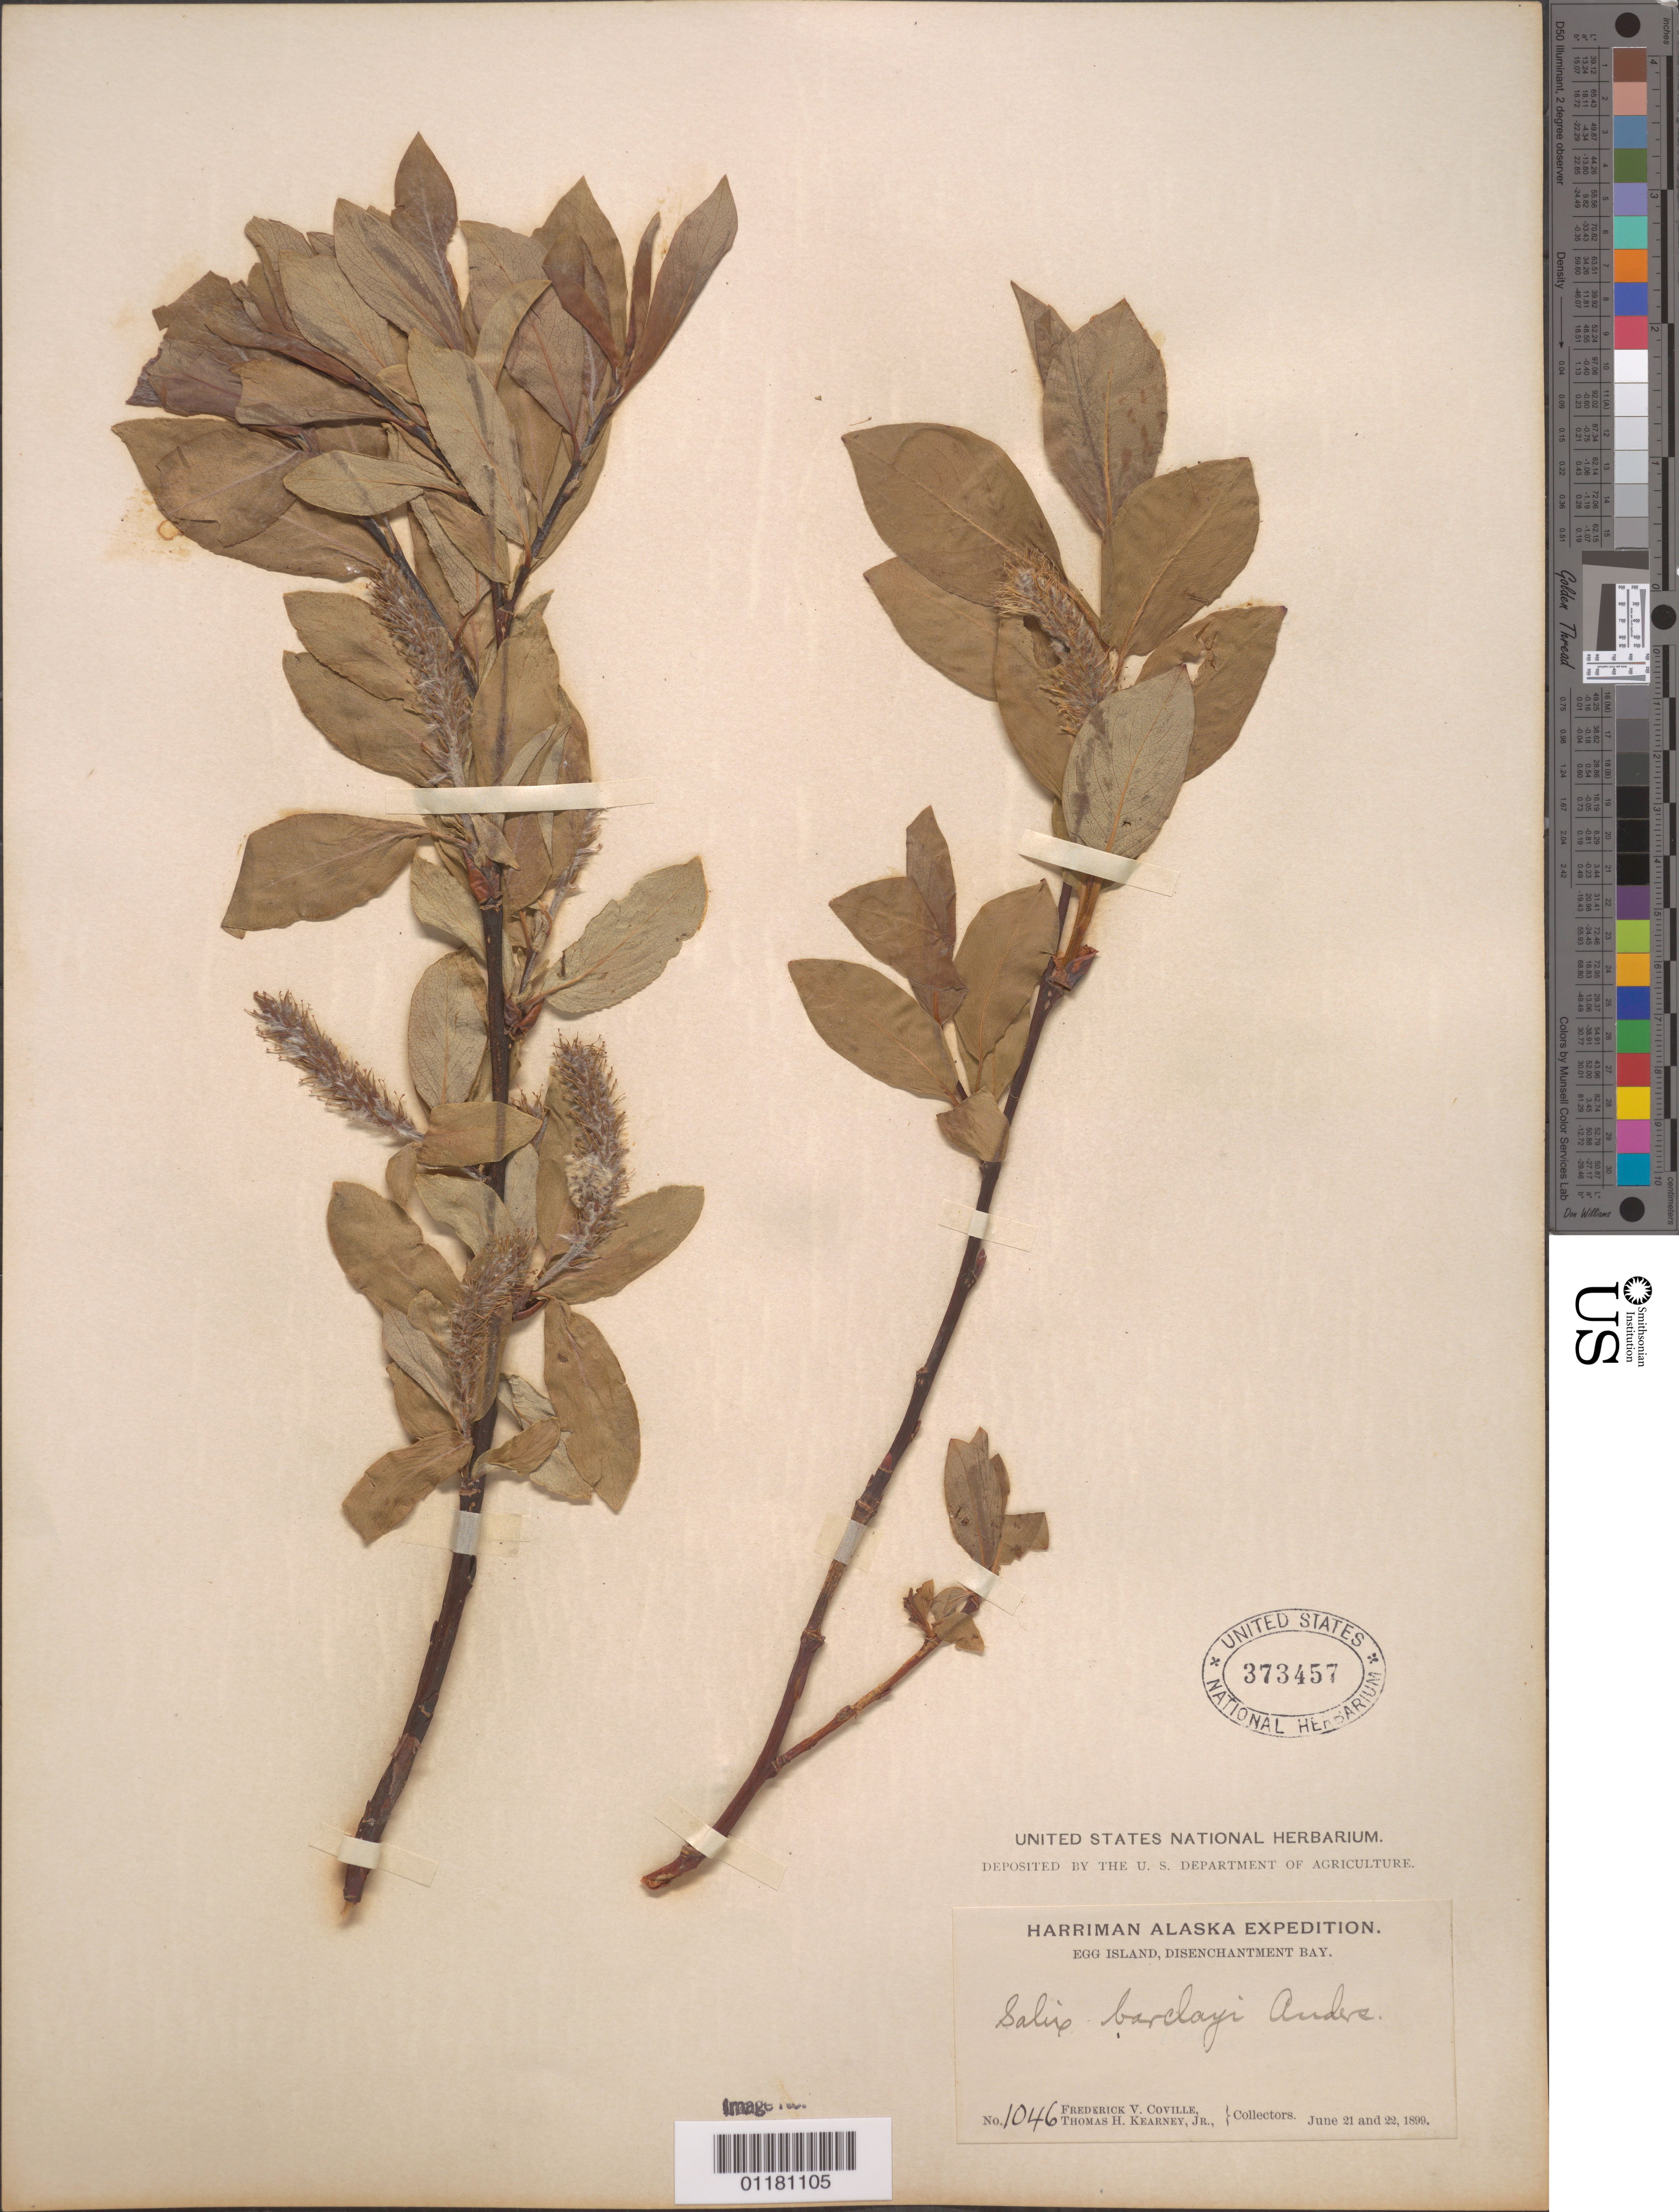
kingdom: Plantae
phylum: Tracheophyta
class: Magnoliopsida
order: Malpighiales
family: Salicaceae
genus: Salix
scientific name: Salix barclayi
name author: Andersson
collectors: F. V. Coville & T. H. Kearney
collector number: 1046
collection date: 1899-06-21/1899-06-22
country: United States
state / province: Alaska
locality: Egg Island, Disenchantment Bay.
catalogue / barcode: US 373457